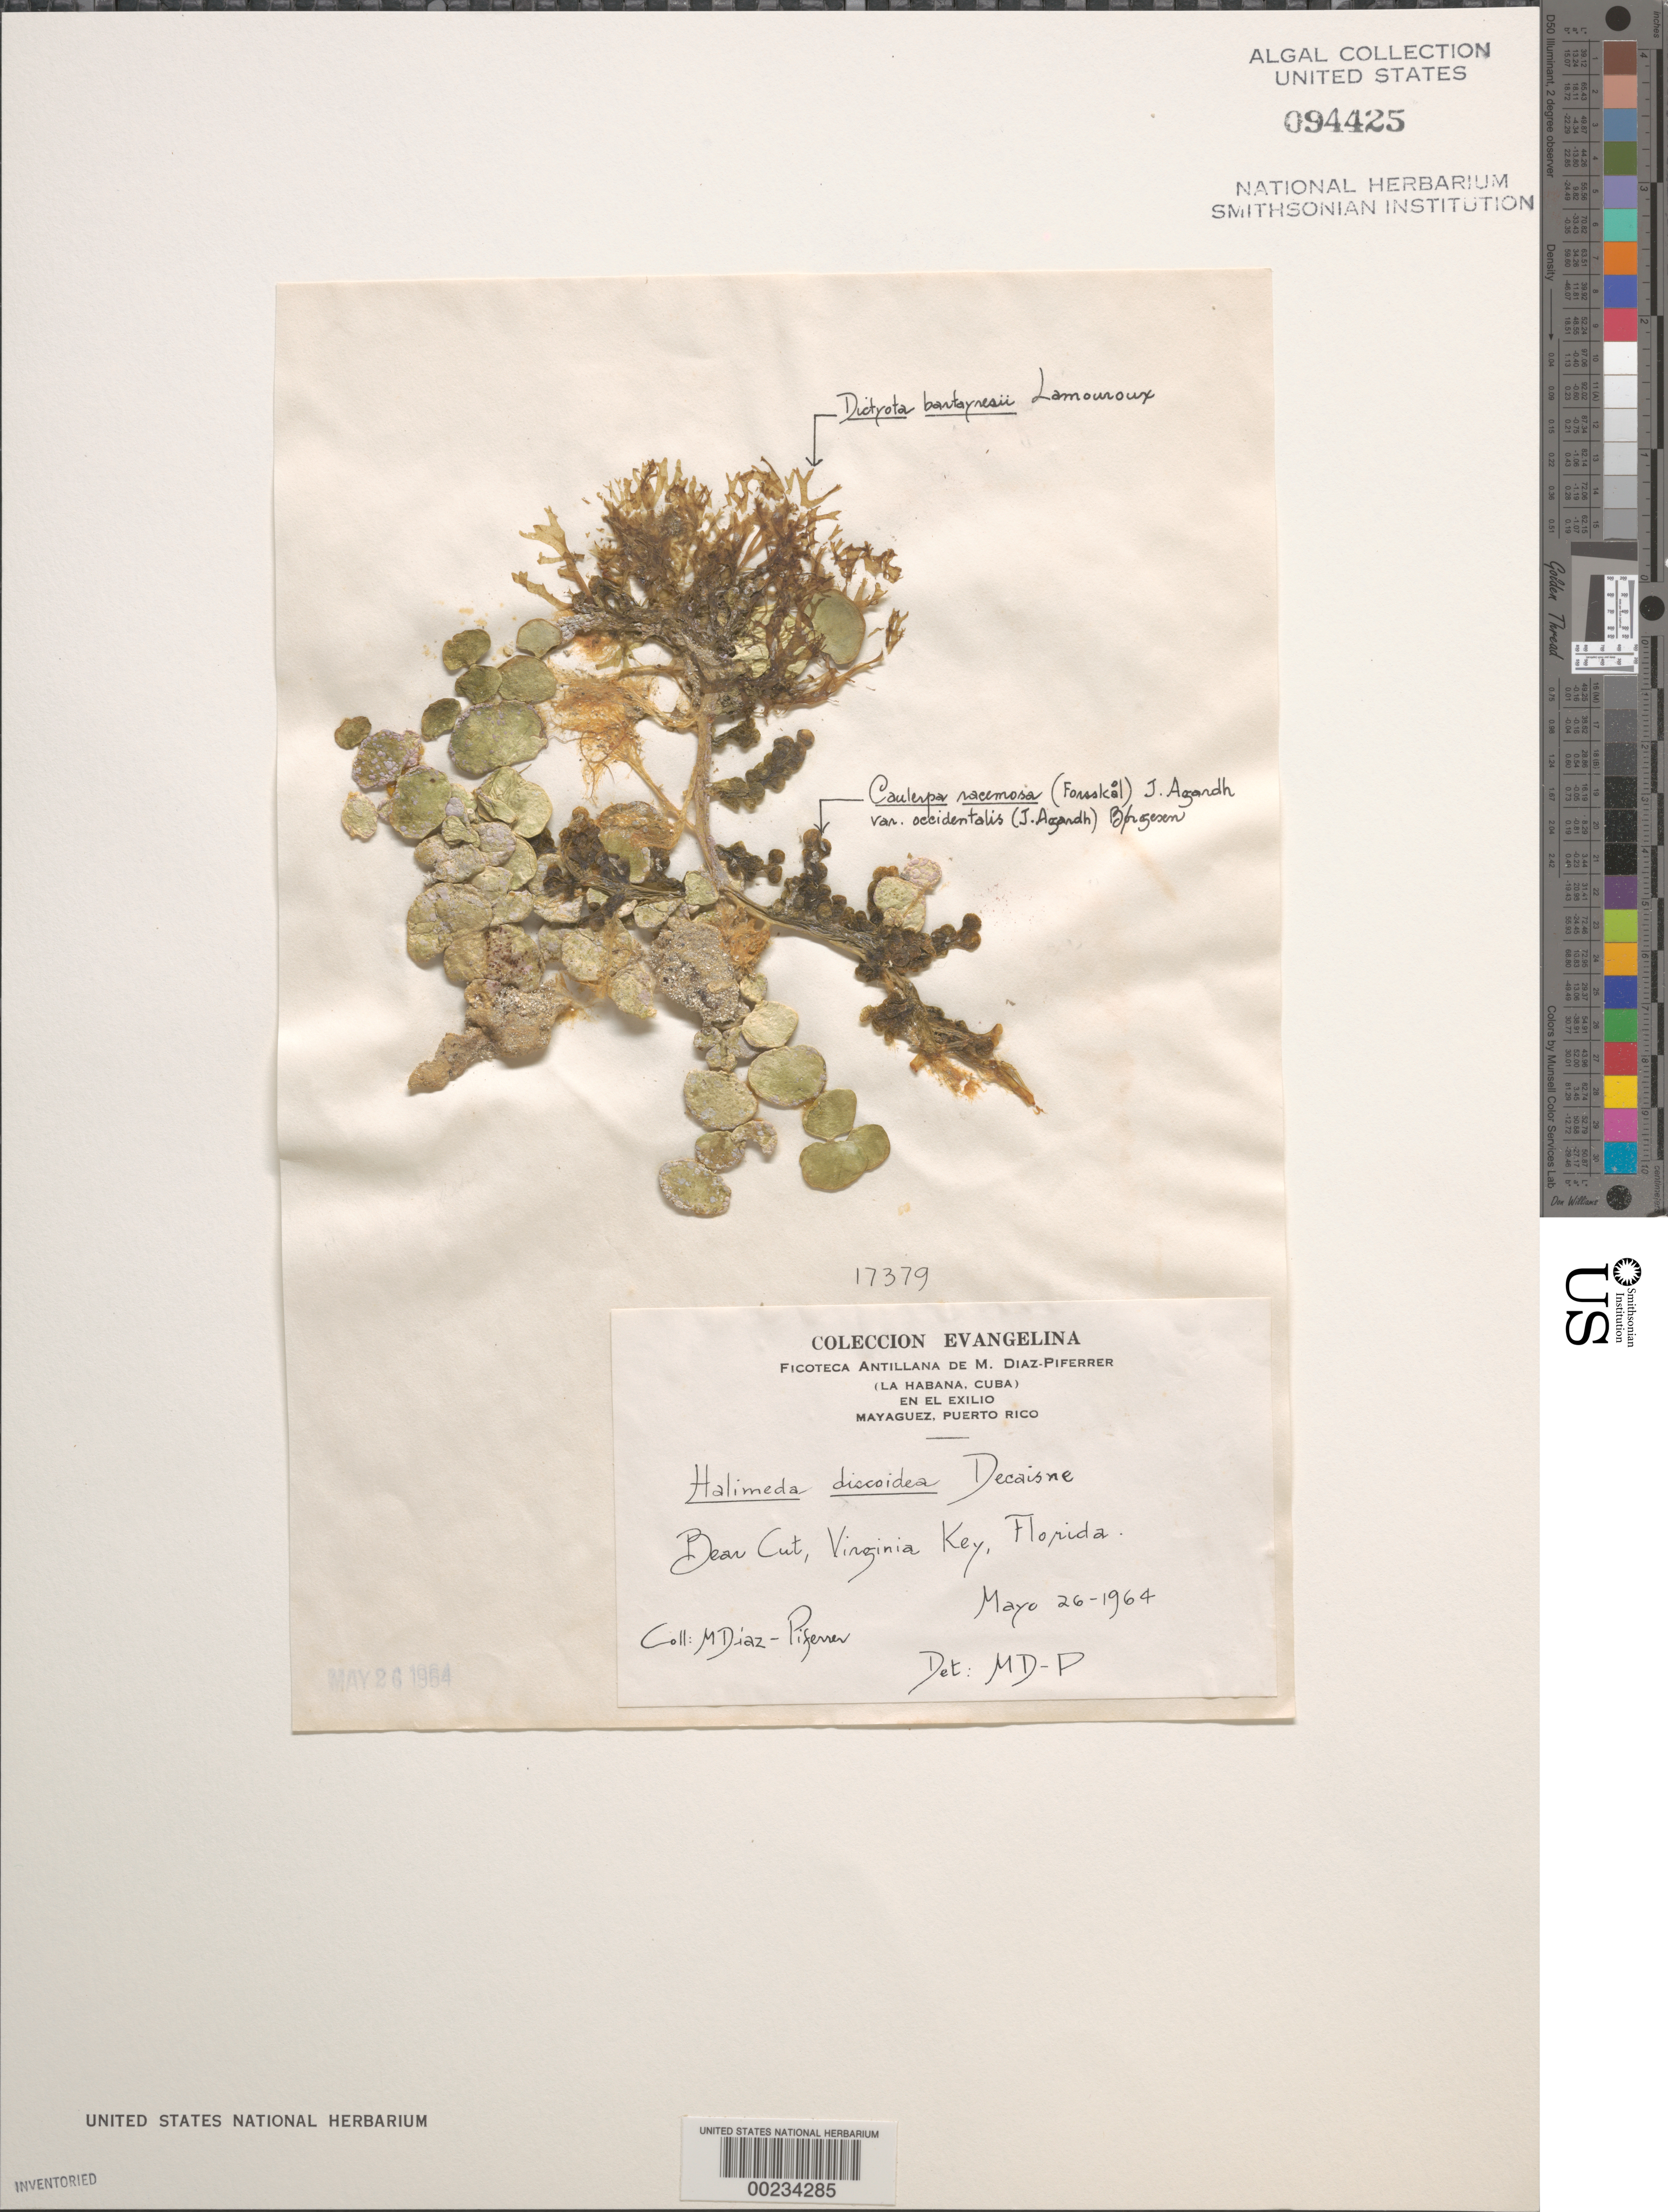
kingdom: Plantae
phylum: Chlorophyta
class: Ulvophyceae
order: Bryopsidales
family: Halimedaceae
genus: Halimeda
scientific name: Halimeda discoidea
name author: Decne.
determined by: Diaz-Piferrer, M.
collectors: M. Diaz-Piferrer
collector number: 17379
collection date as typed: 26 May 1964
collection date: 1964-05-26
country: United States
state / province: Florida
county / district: Miami-Dade County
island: Virginia Key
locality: Bear Cut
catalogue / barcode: US 94425